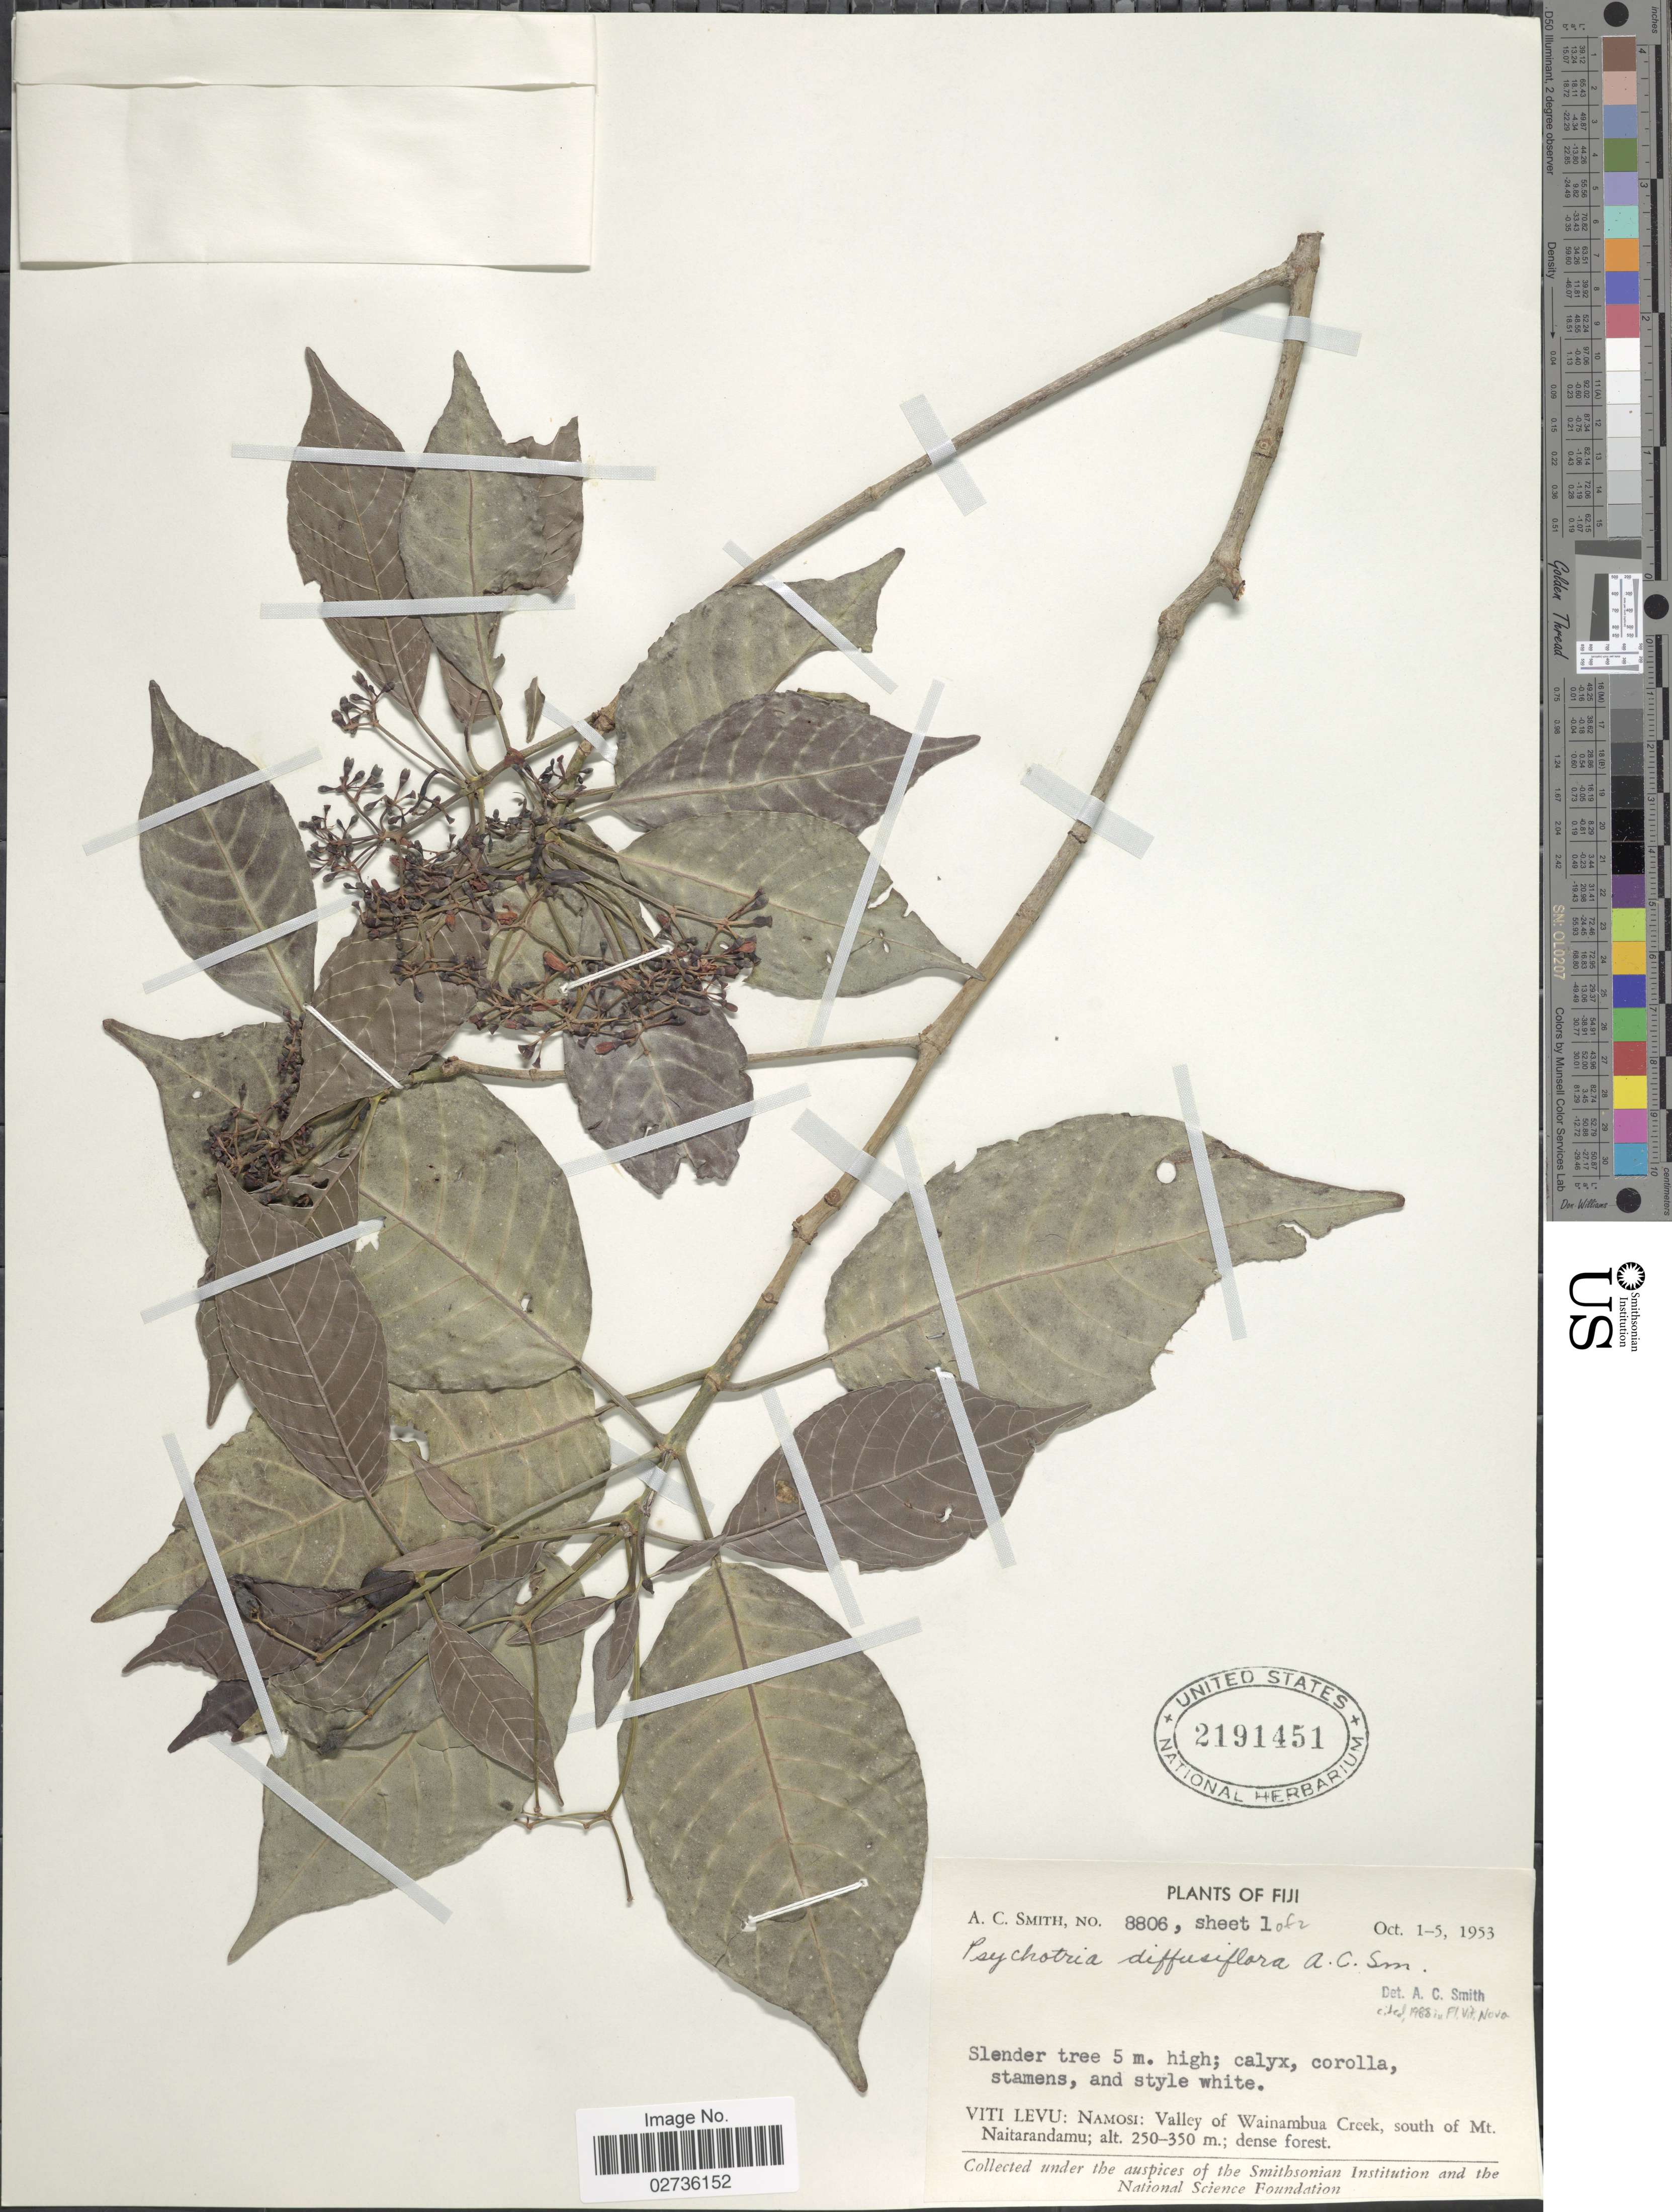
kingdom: Plantae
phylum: Tracheophyta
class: Magnoliopsida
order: Gentianales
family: Rubiaceae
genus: Psychotria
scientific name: Psychotria diffusiflora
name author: A.C. Sm.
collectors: A. C. Smith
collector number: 8806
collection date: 1953-10-01/1953-10-05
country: Fiji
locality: Viti Levu: Namosi: Valley of Wainambua Creek, south of Mt. Naitarandamu.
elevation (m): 250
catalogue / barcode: US 2191451